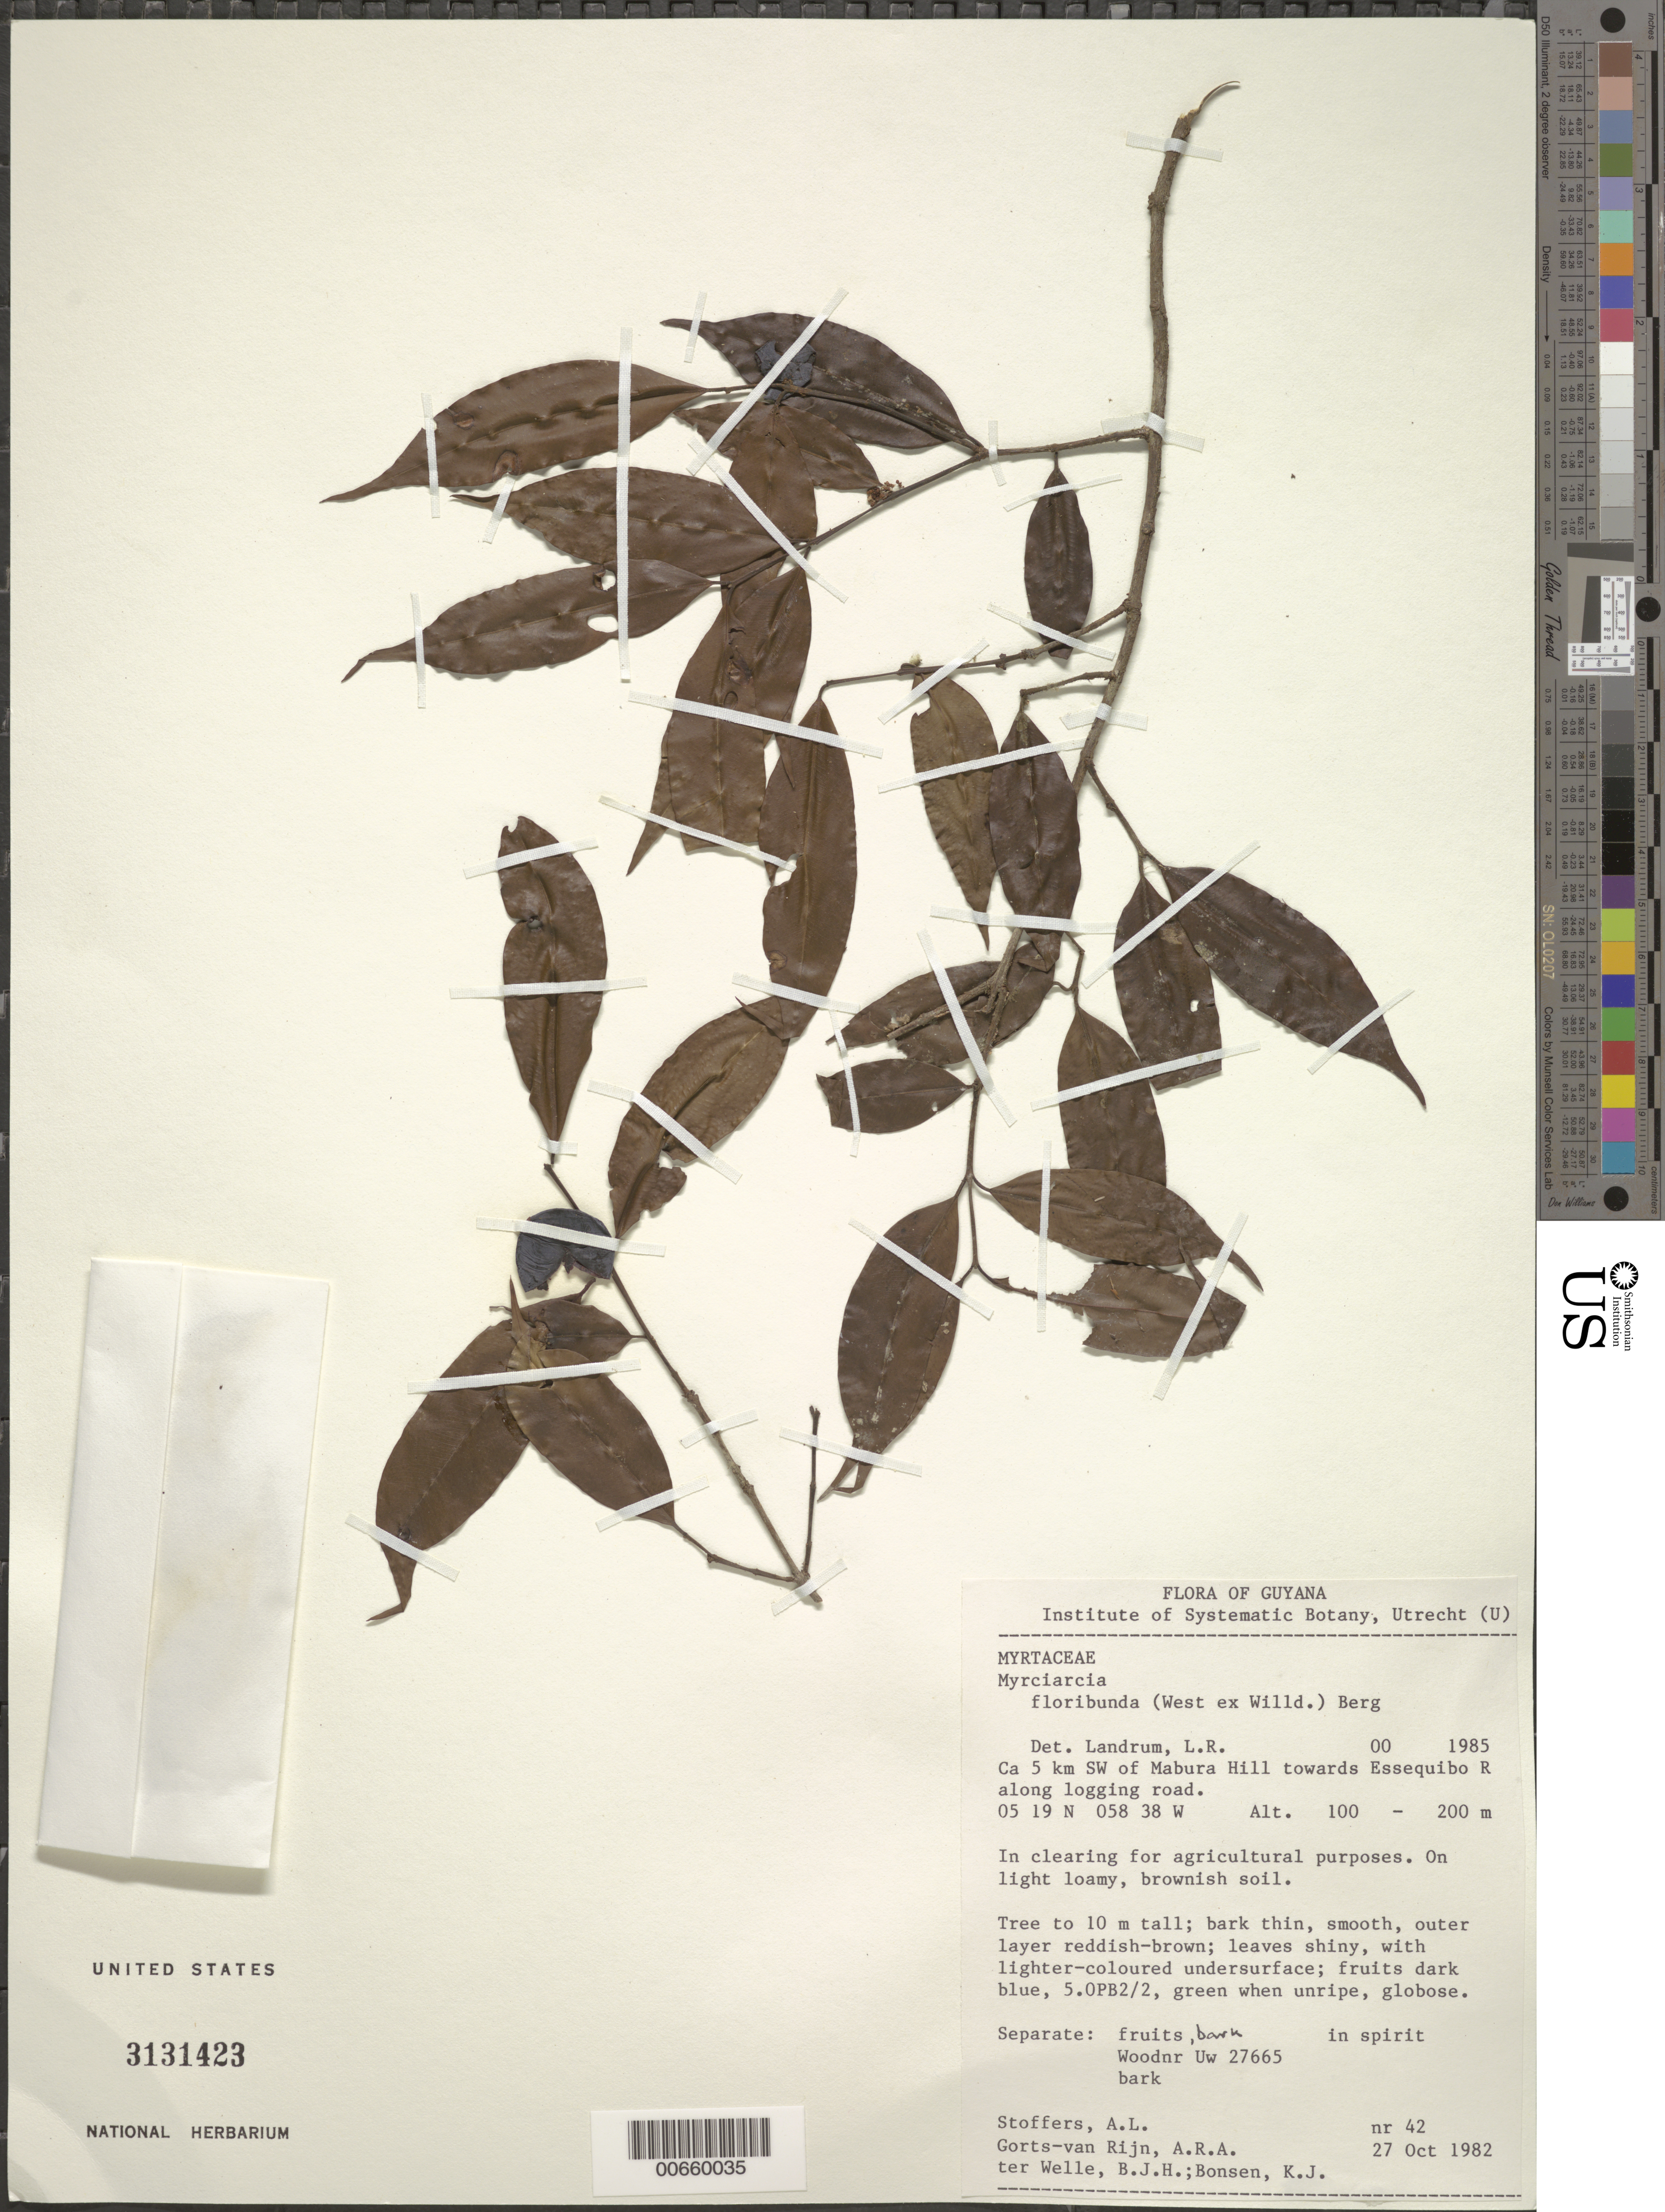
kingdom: Plantae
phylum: Tracheophyta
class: Magnoliopsida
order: Myrtales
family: Myrtaceae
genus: Myrciaria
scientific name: Myrciaria floribunda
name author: (H. West ex Willd.) O. Berg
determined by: Landrum, L. R.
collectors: A. Stoffers, A. .R. A. Görts-van Rijn, B. Welle & K. Bonsen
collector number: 42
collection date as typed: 27-Oct-82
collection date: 1982-10-27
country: Guyana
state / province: U. Demerara-Berbice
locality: Mabura Hill, 5 km SW of, towards Essequibo R.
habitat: Clearing for agricultural purposes on light, loamy soil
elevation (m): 100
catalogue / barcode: US 3131423